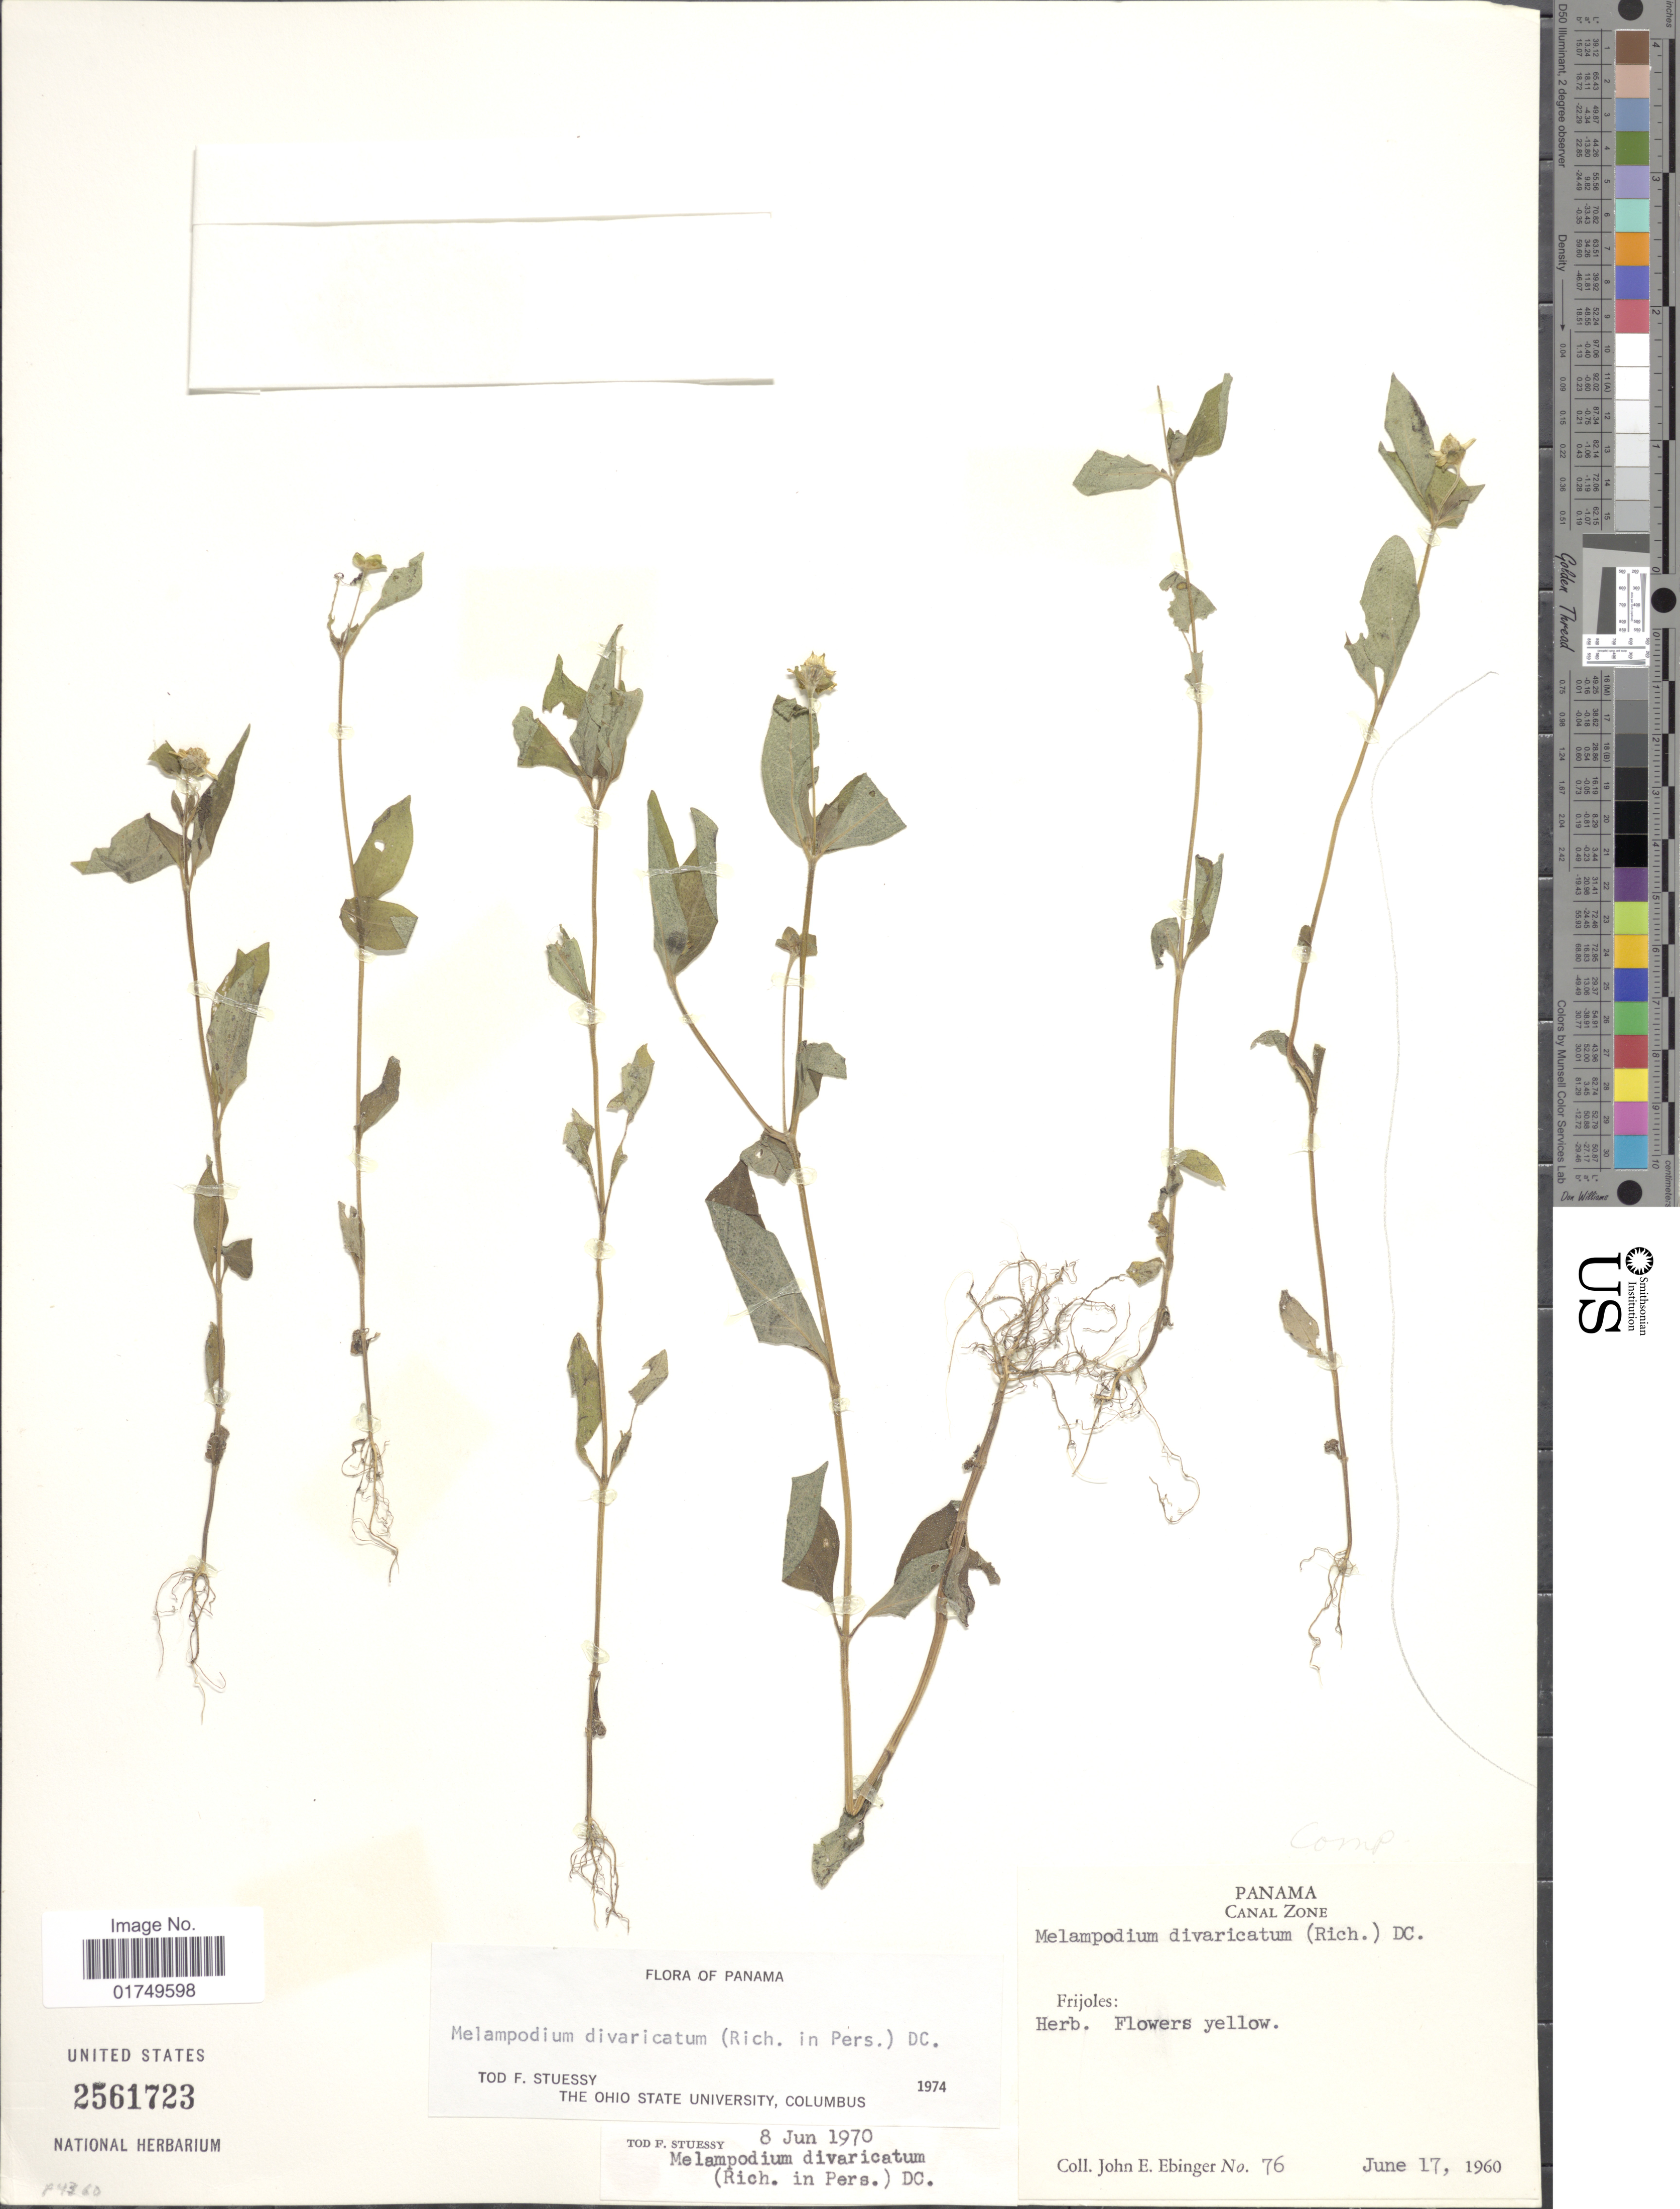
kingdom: Plantae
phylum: Tracheophyta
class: Magnoliopsida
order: Asterales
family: Asteraceae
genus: Melampodium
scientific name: Melampodium divaricatum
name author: (Rich.) DC.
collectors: J. Ebinger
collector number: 76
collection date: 1960-06-17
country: Panama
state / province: Colón / Panamá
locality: Canal Zone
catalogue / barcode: US 2561723